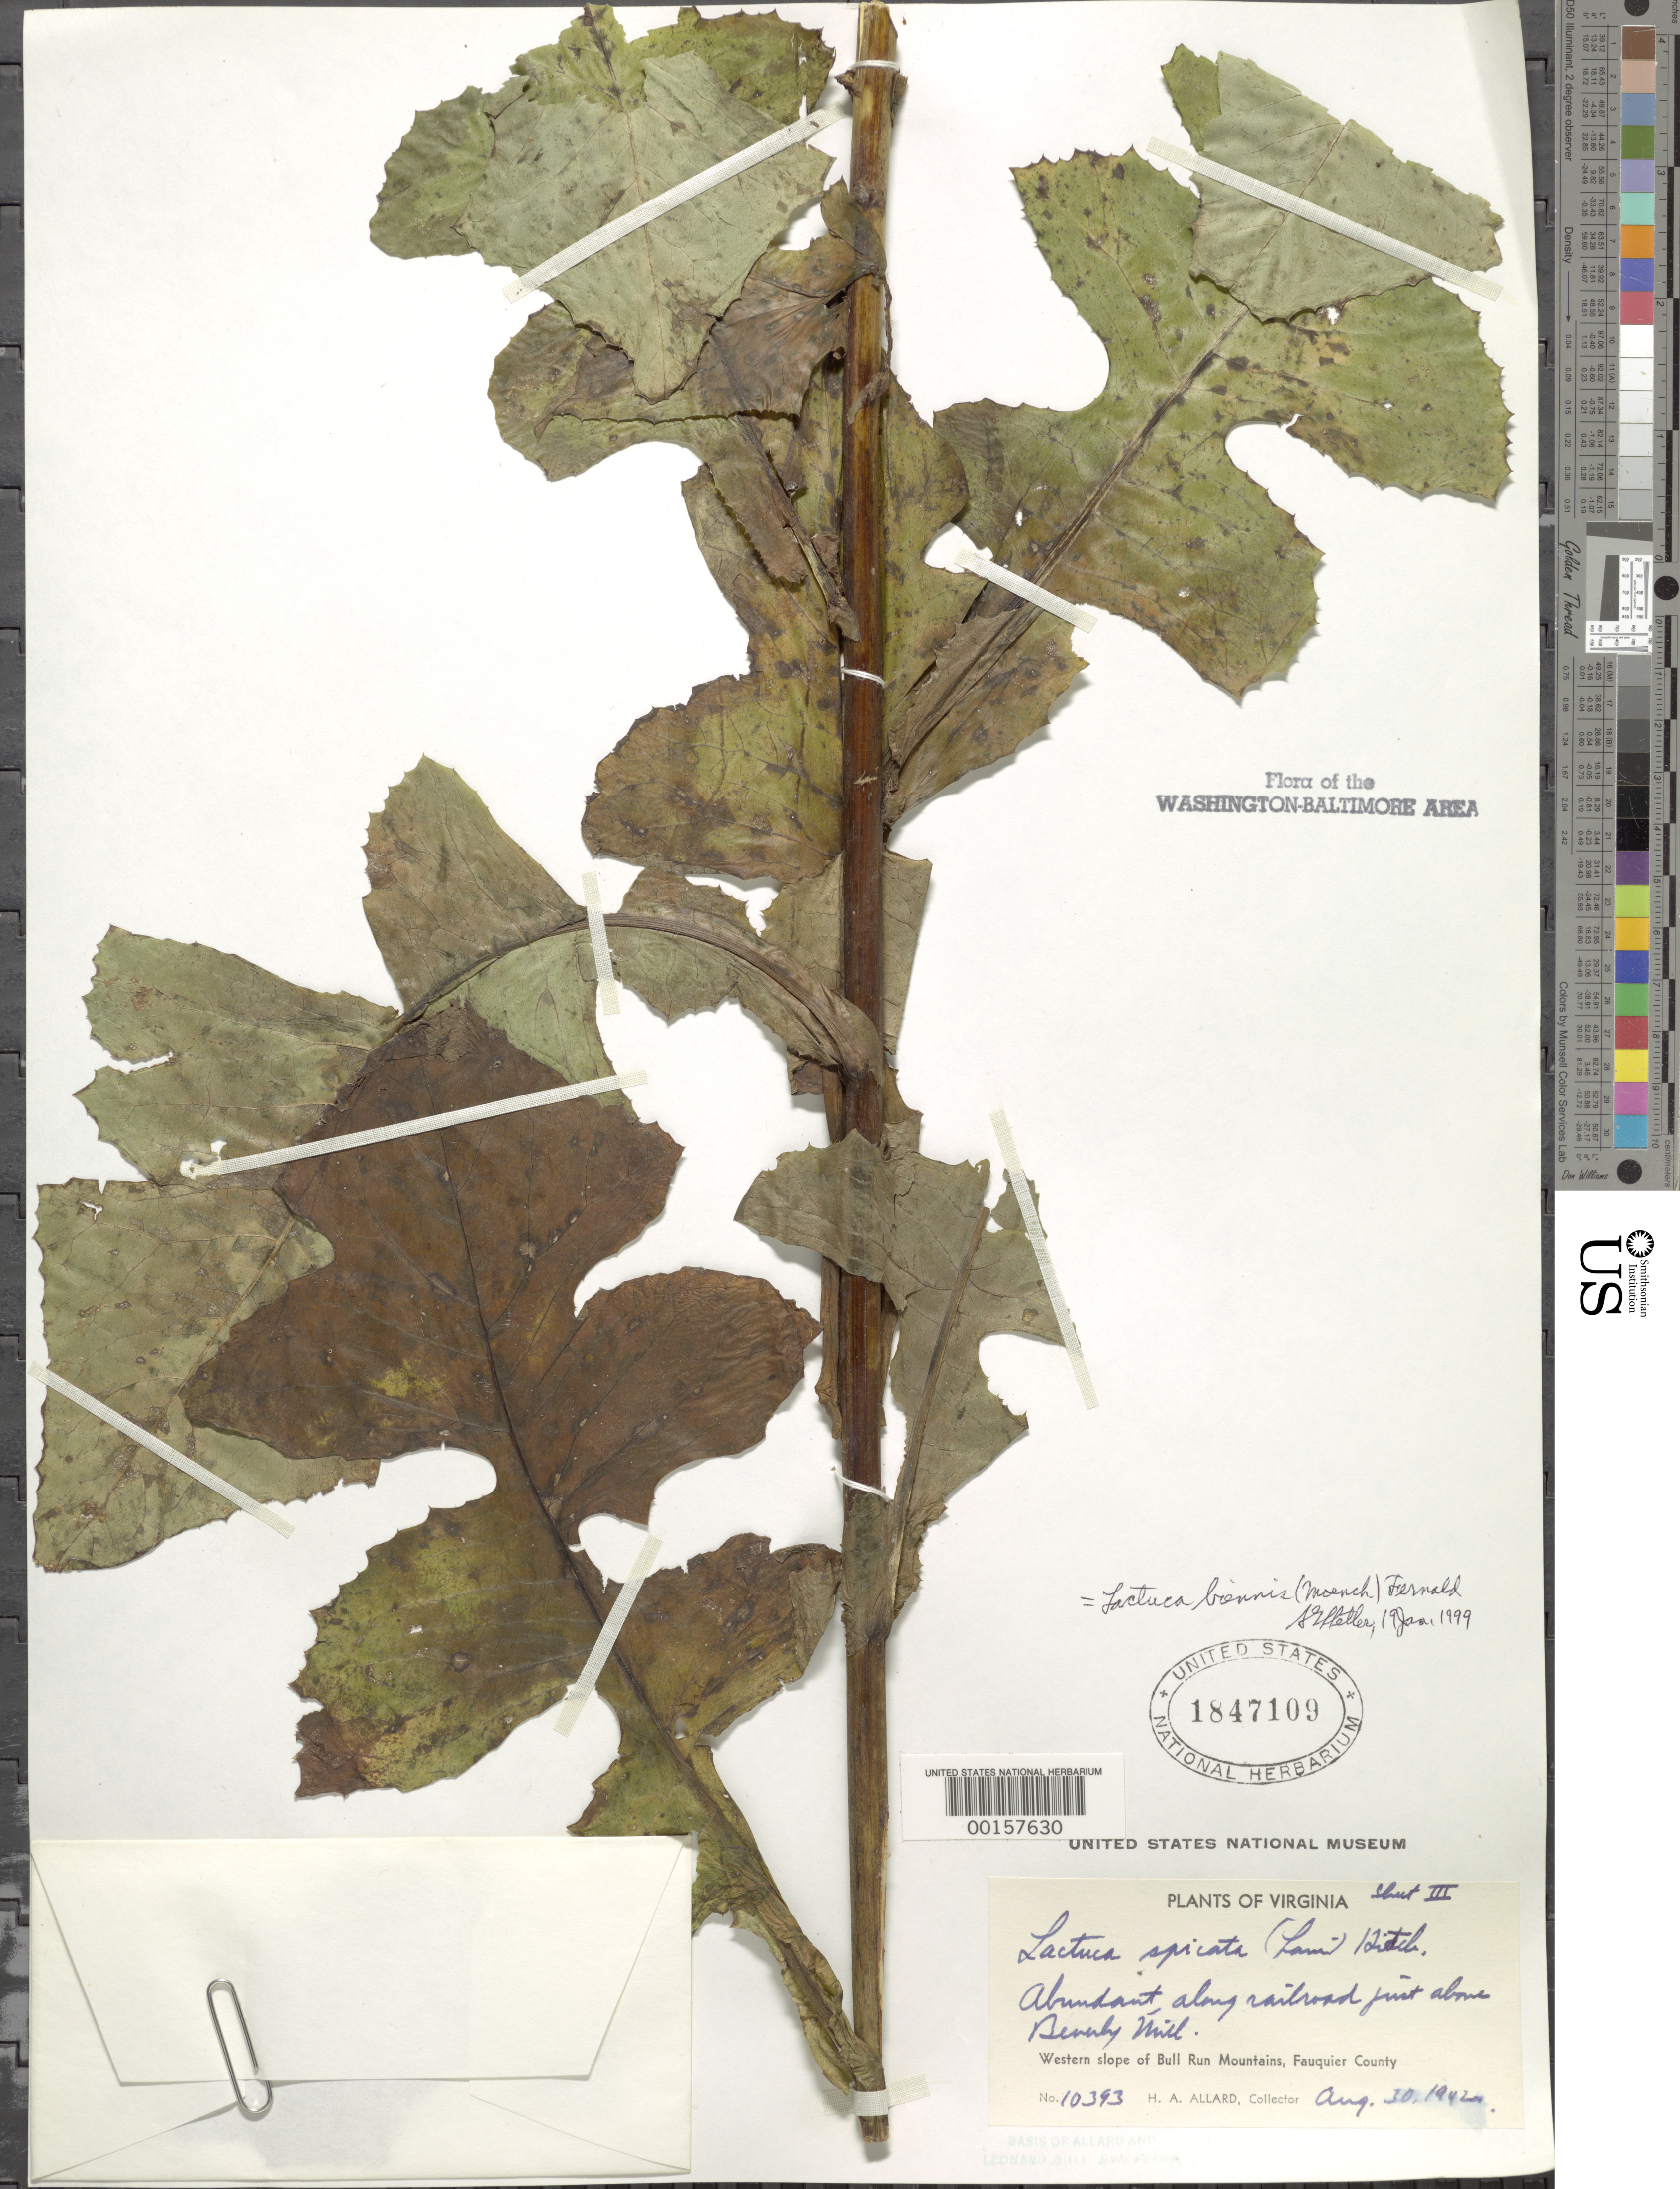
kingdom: Plantae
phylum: Tracheophyta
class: Magnoliopsida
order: Asterales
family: Asteraceae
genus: Lactuca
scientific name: Lactuca biennis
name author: (Moench) Fernald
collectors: H. A. Allard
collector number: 10393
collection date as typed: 30 Aug 1942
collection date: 1942-08-30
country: United States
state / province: Virginia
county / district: Fauquier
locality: Above Beverley Mill western slope of Bull Run Mountains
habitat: Railroad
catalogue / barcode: US 1847109